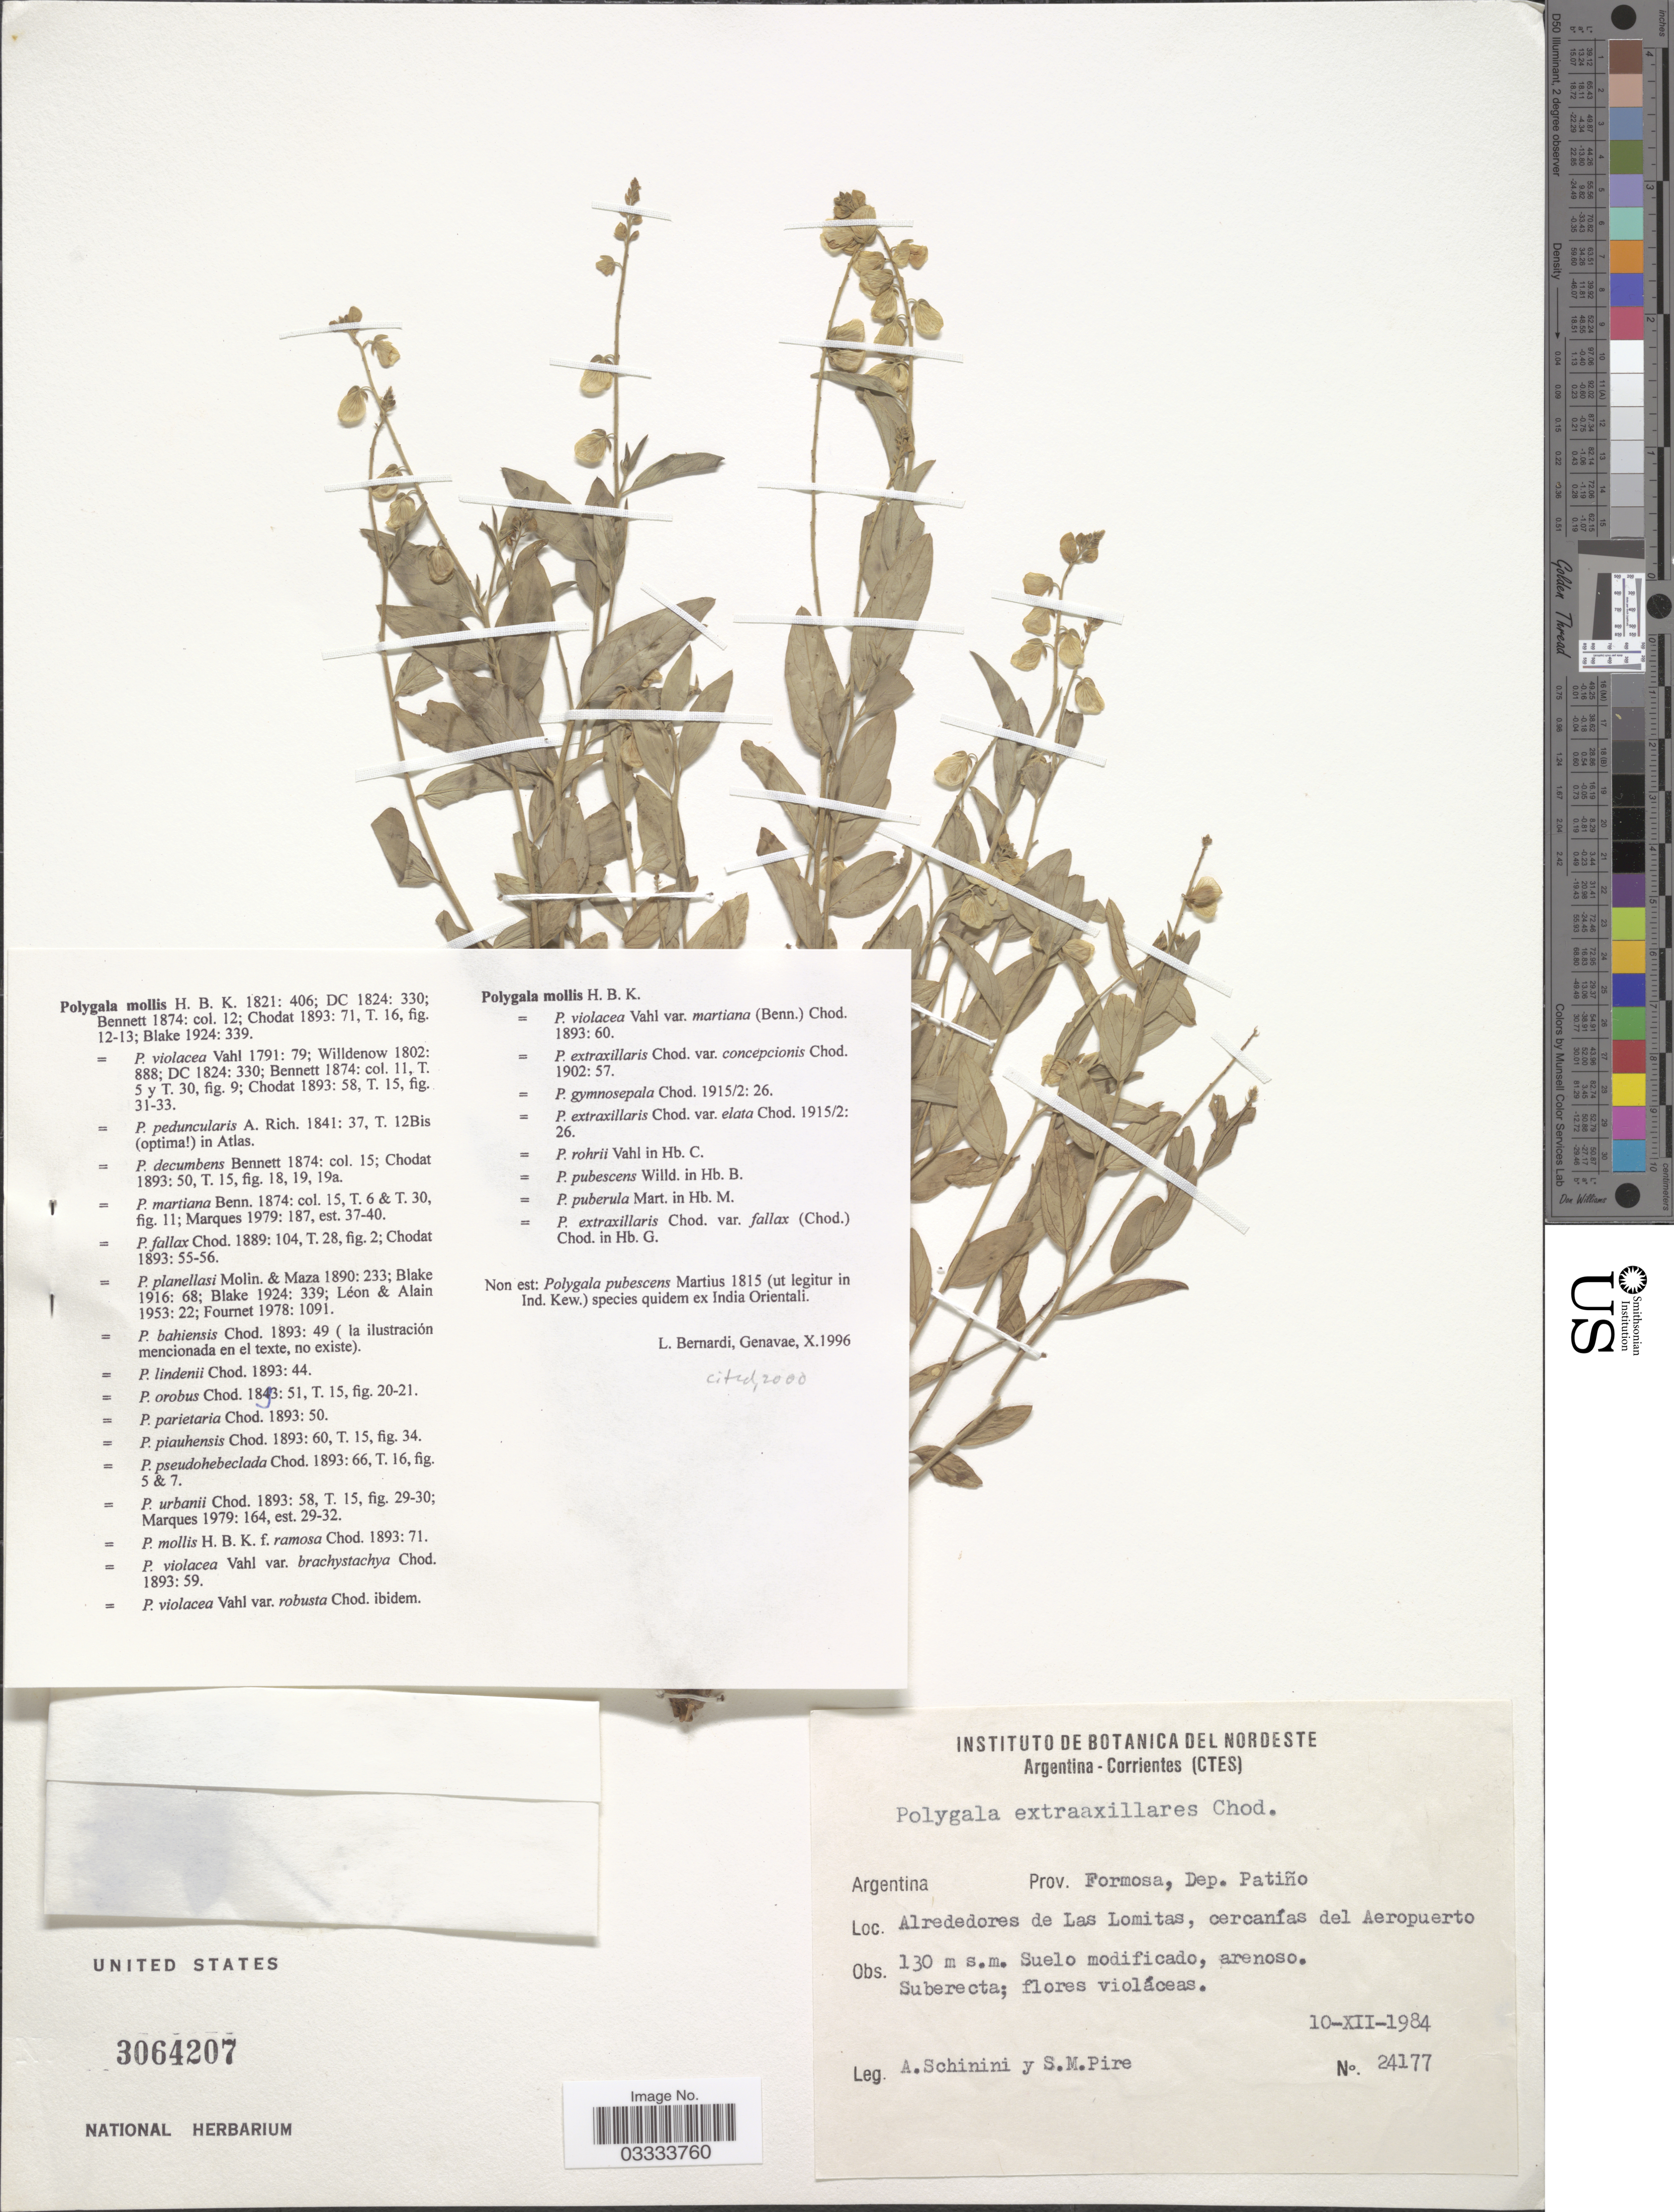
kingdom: Plantae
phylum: Tracheophyta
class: Magnoliopsida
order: Fabales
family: Polygalaceae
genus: Asemeia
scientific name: Asemeia extraaxillaris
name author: (Chodat) J.F.B. Pastore & J.R. Abbott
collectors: A. Schinini & S. Pire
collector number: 24177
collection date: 1984-12-10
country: Argentina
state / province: Formosa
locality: Dep. patiño. Alrededores de Las Lomitas, cercanías del Aeropuerto.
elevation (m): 130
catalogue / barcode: US 3064207